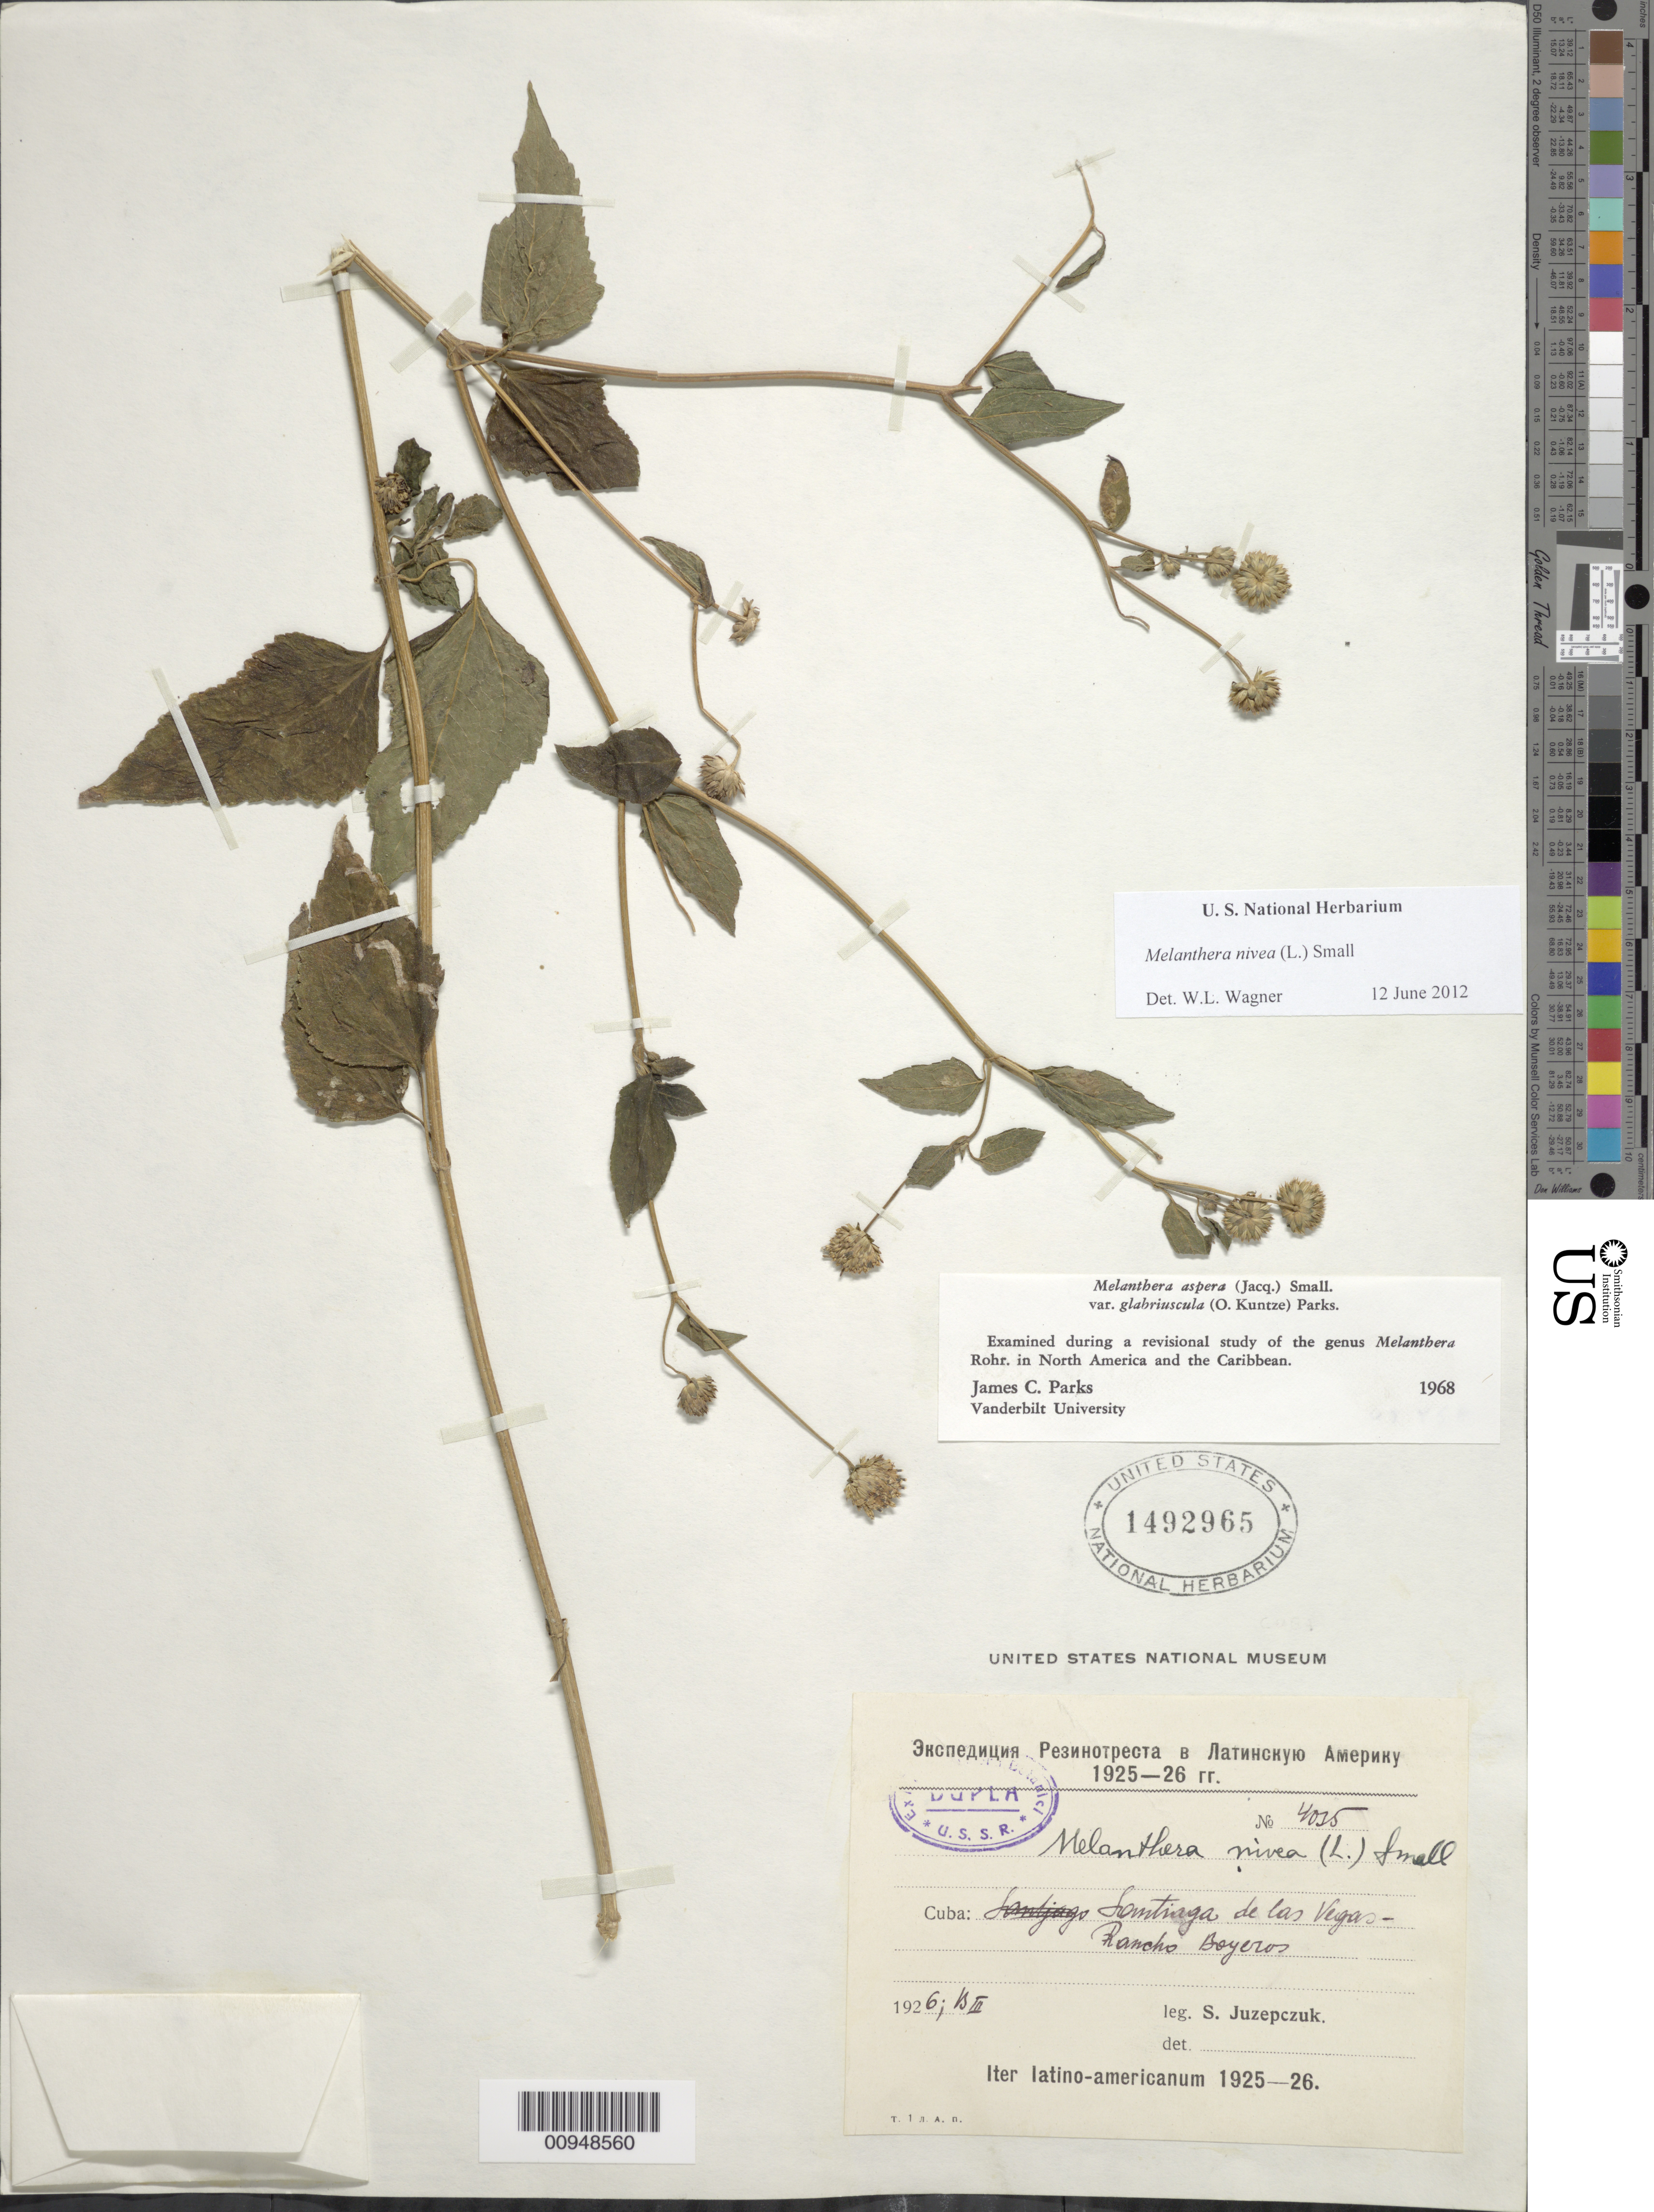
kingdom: Plantae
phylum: Tracheophyta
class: Magnoliopsida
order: Asterales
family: Asteraceae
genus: Melanthera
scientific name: Melanthera nivea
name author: (L.) Small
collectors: S. V. Juzepczuk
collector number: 4035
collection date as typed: Mar 1926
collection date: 1926-03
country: Cuba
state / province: La Habana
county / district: Municipio Boyeros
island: Cuba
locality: Santiago de las Vegas; Rancho Boyeros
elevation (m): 97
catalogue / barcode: US 1492965